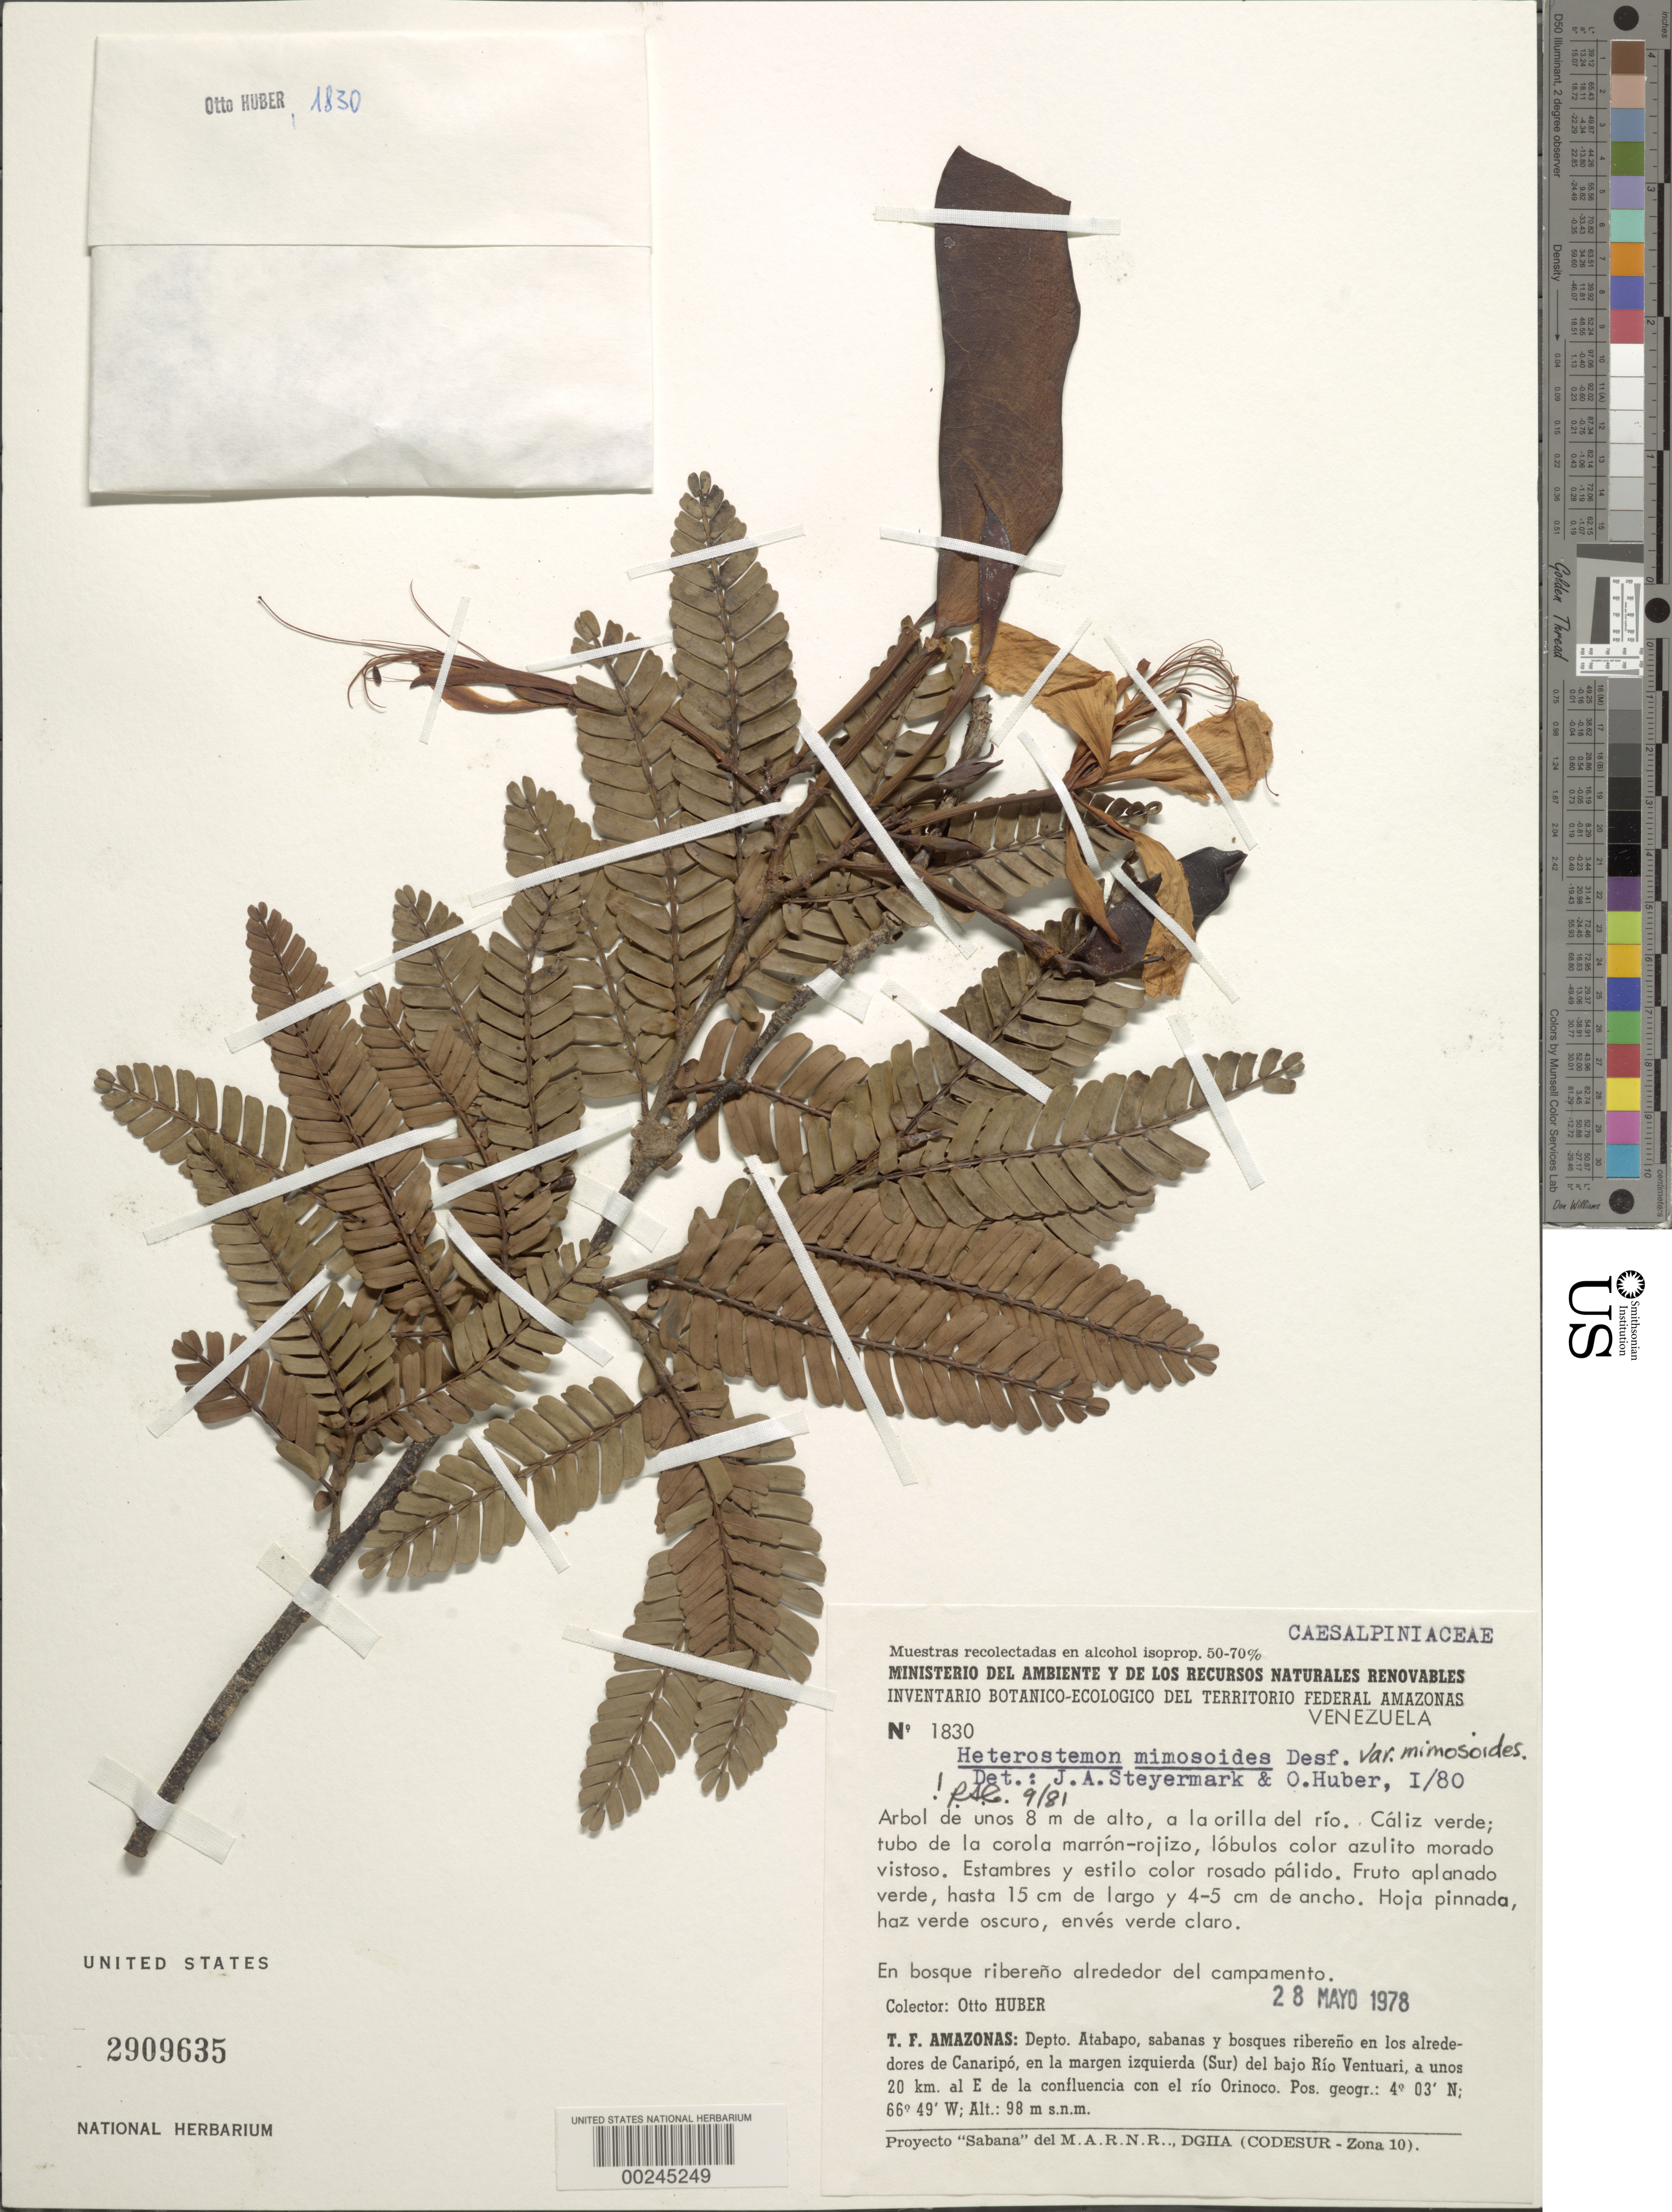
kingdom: Plantae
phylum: Tracheophyta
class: Magnoliopsida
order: Fabales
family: Fabaceae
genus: Heterostemon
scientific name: Heterostemon mimosoides var. mimosoides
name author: Desf.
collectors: O. Huber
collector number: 1830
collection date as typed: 28 May 1978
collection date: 1978-05-28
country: Venezuela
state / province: Amazonas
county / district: Atabapo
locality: Around canaripo, on the left (s) bank of the lower rio ventuari, 20 km e of confluence with the rio orinoco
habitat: Forest on riverbank around the camp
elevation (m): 98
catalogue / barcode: US 2909635